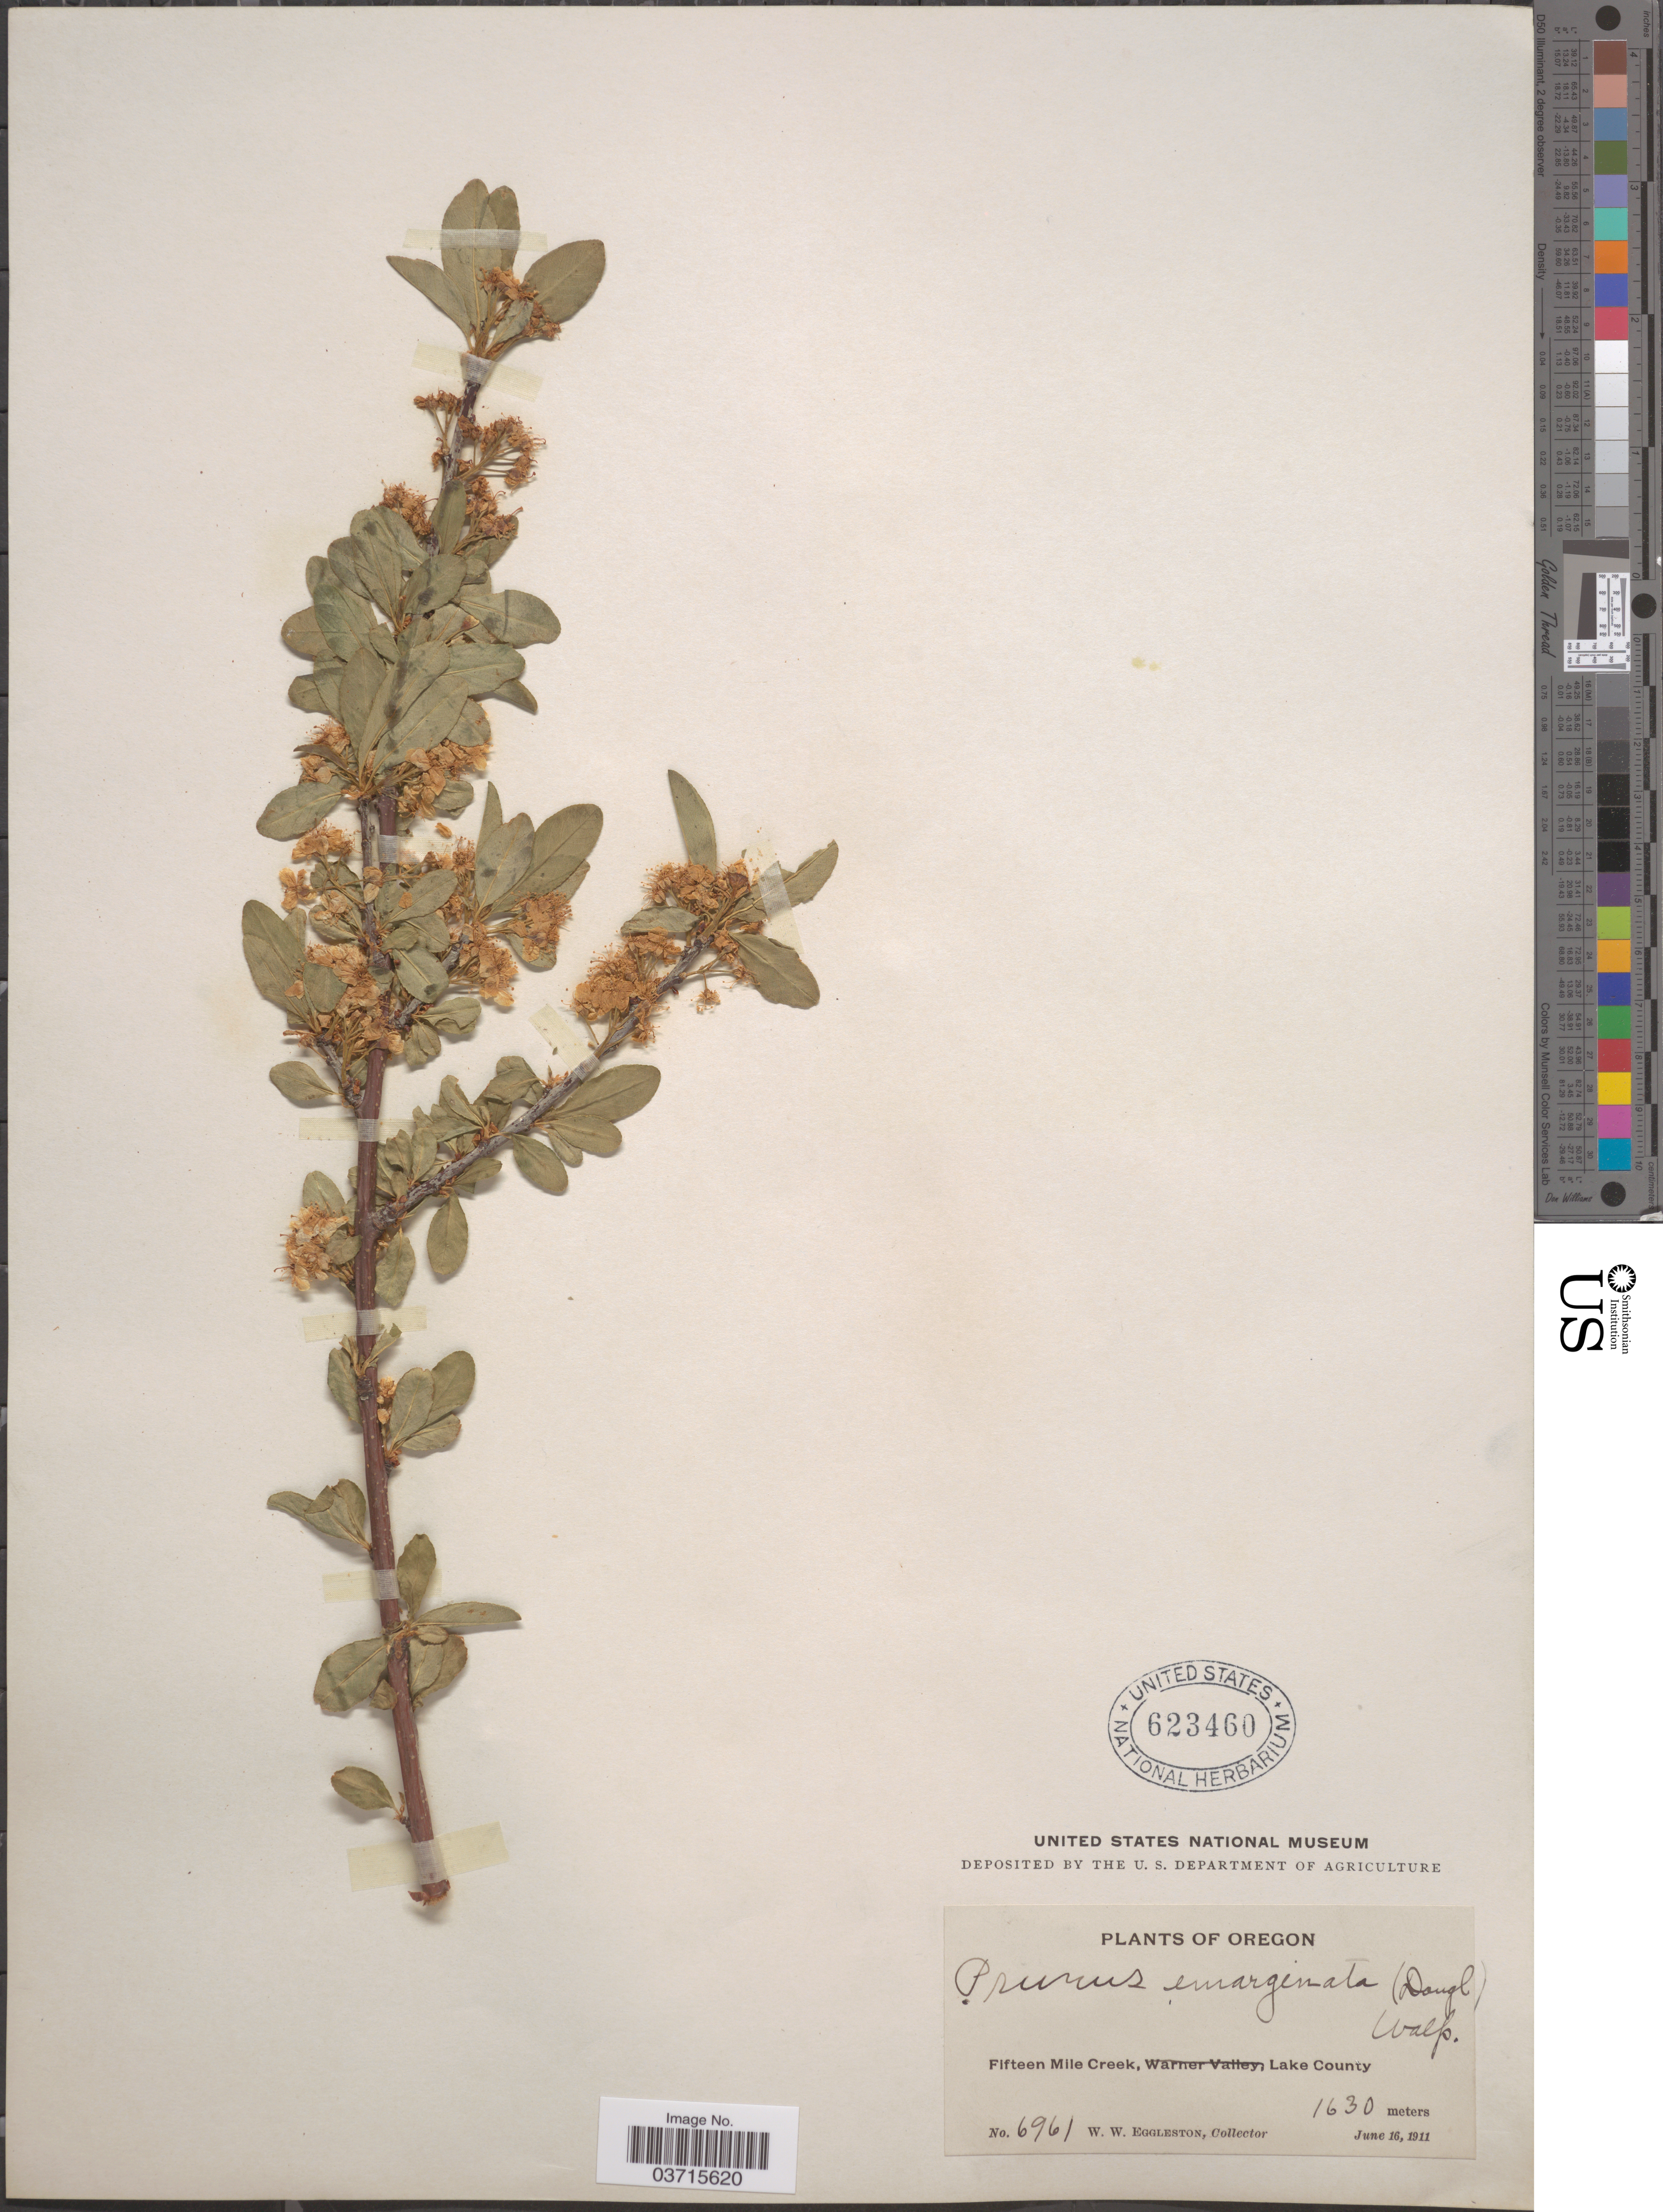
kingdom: Plantae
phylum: Tracheophyta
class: Magnoliopsida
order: Rosales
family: Rosaceae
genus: Prunus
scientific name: Prunus emarginata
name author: (Douglas ex Hook.) Eaton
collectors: W. W. Eggleston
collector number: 6961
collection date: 1911-06-16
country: United States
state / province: Oregon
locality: Fifteen Mile Creek, Lake County.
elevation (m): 1630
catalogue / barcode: US 623460